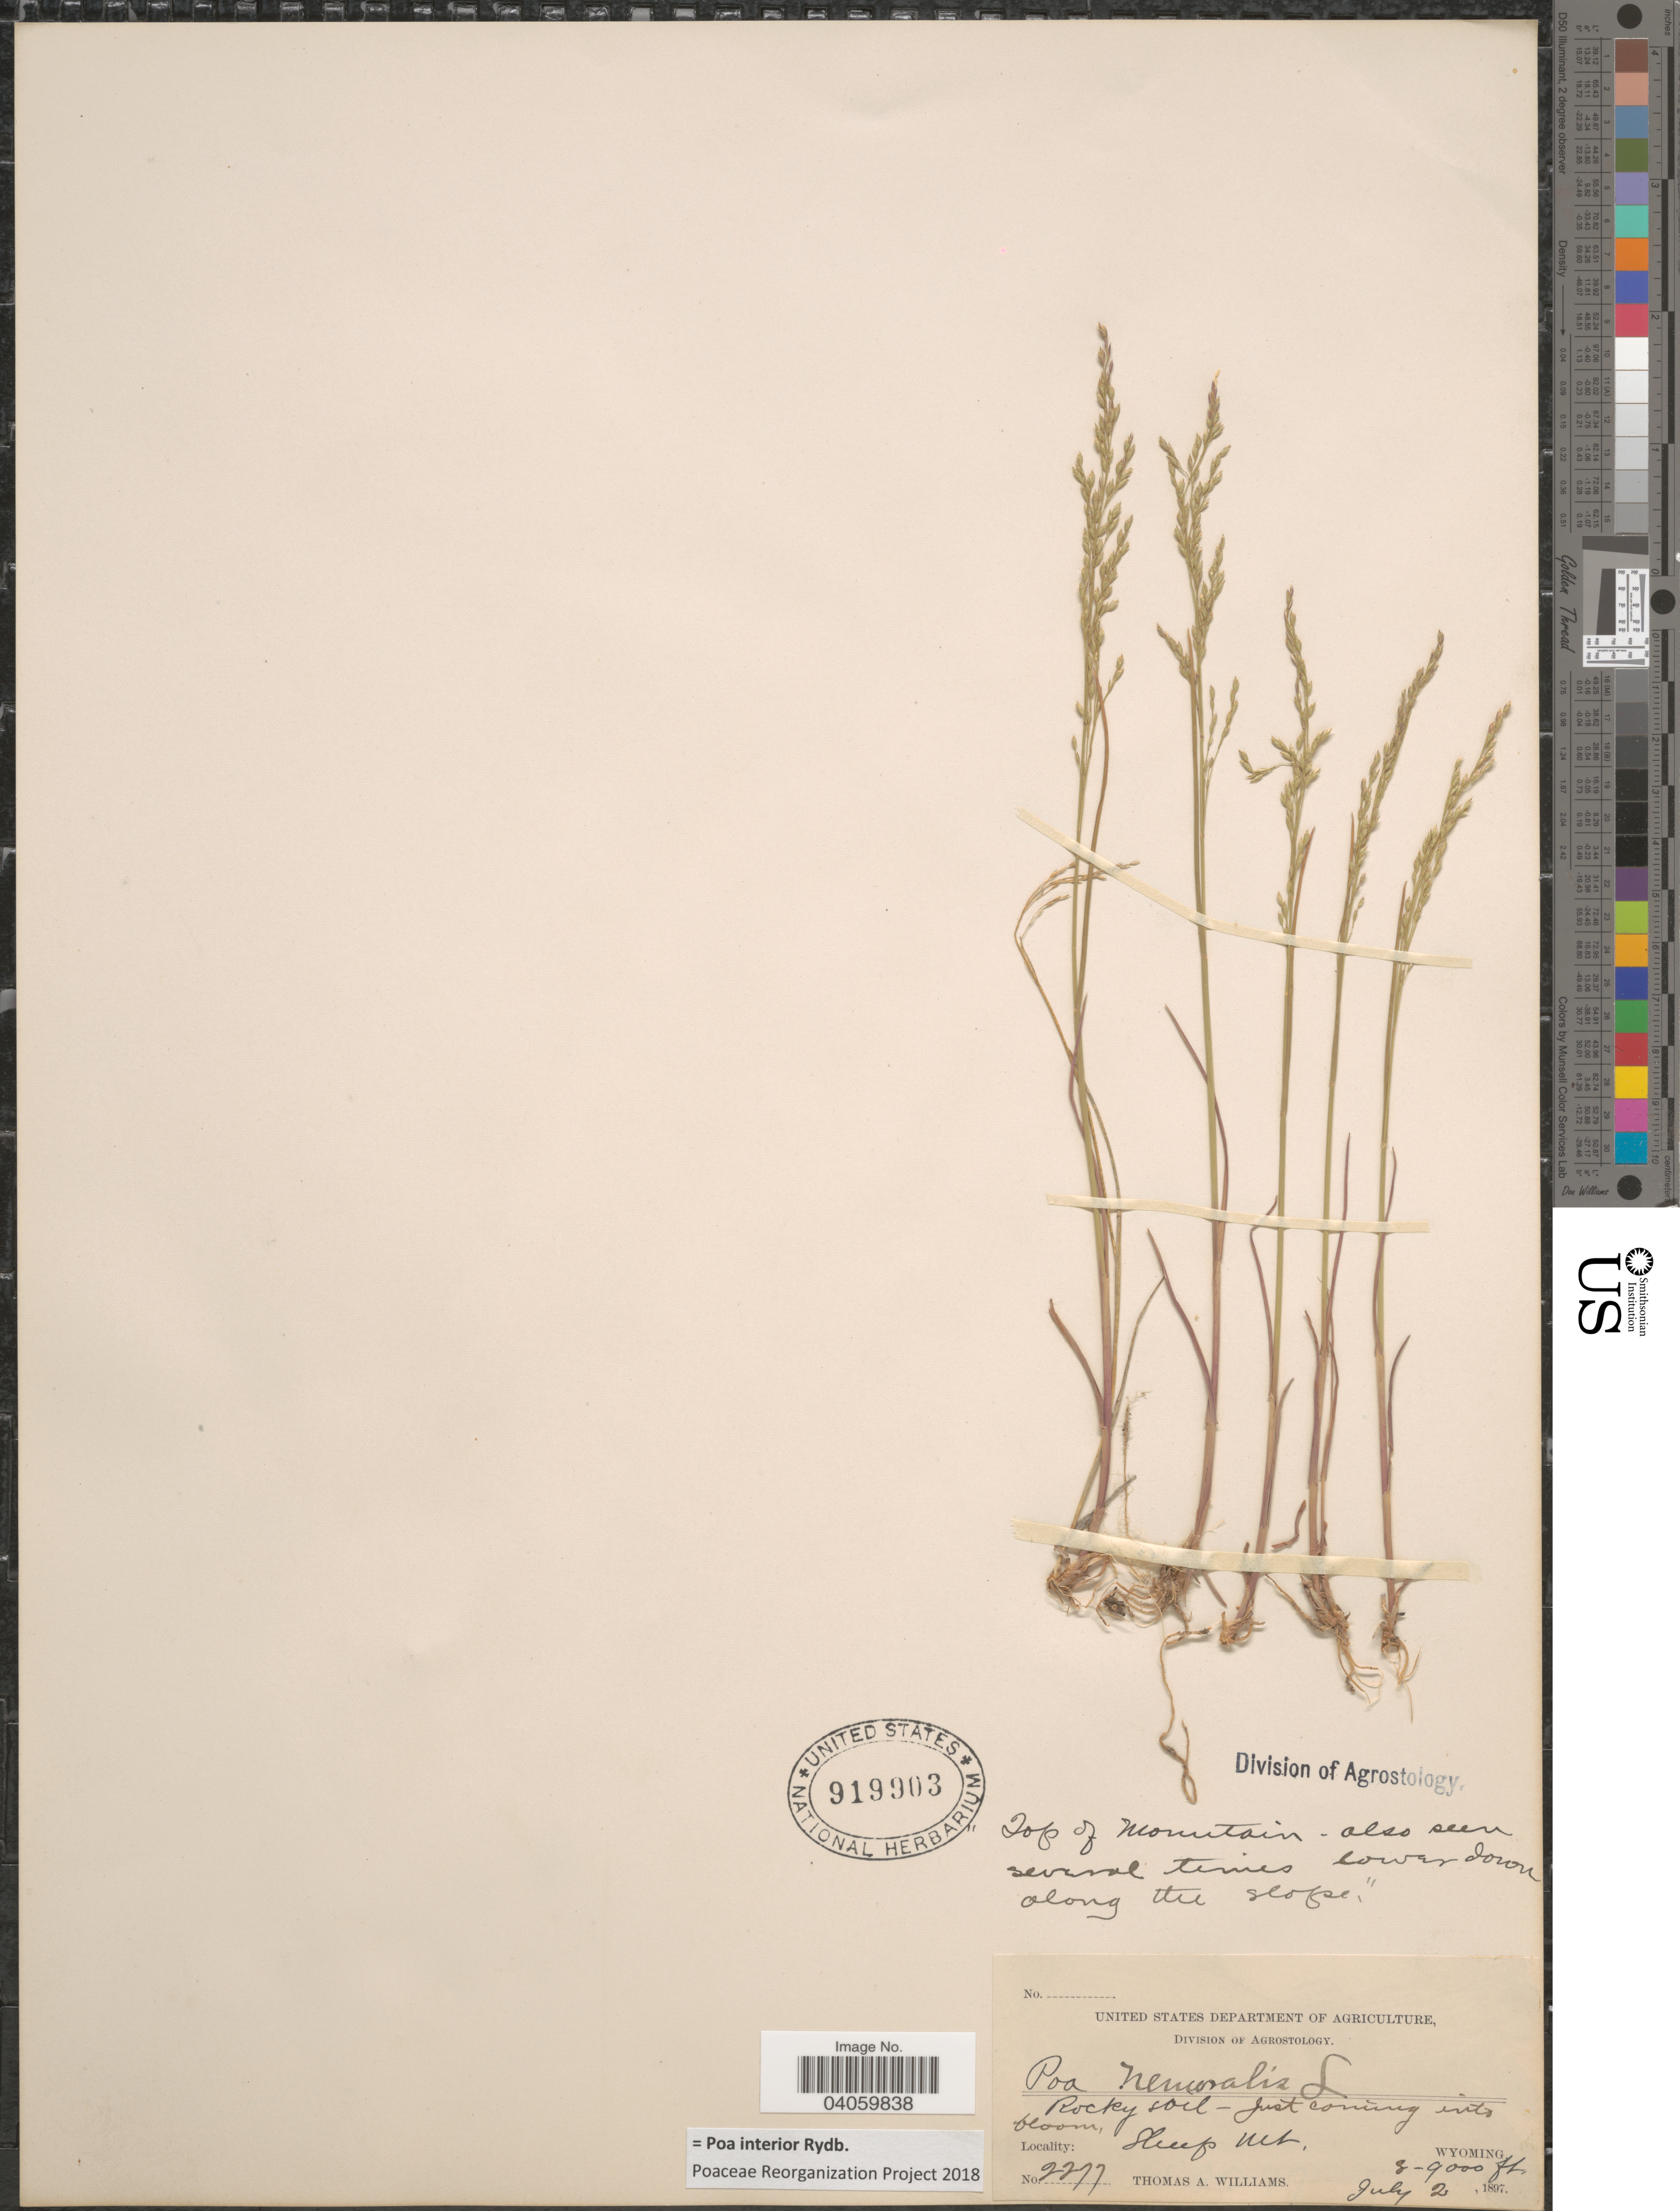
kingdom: Plantae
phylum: Tracheophyta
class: Liliopsida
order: Poales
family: Poaceae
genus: Poa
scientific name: Poa interior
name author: Rydb.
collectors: T. A. Williams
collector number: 2277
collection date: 1897-07-02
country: United States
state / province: Wyoming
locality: Sheep Mt.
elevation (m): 2438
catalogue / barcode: US 919903